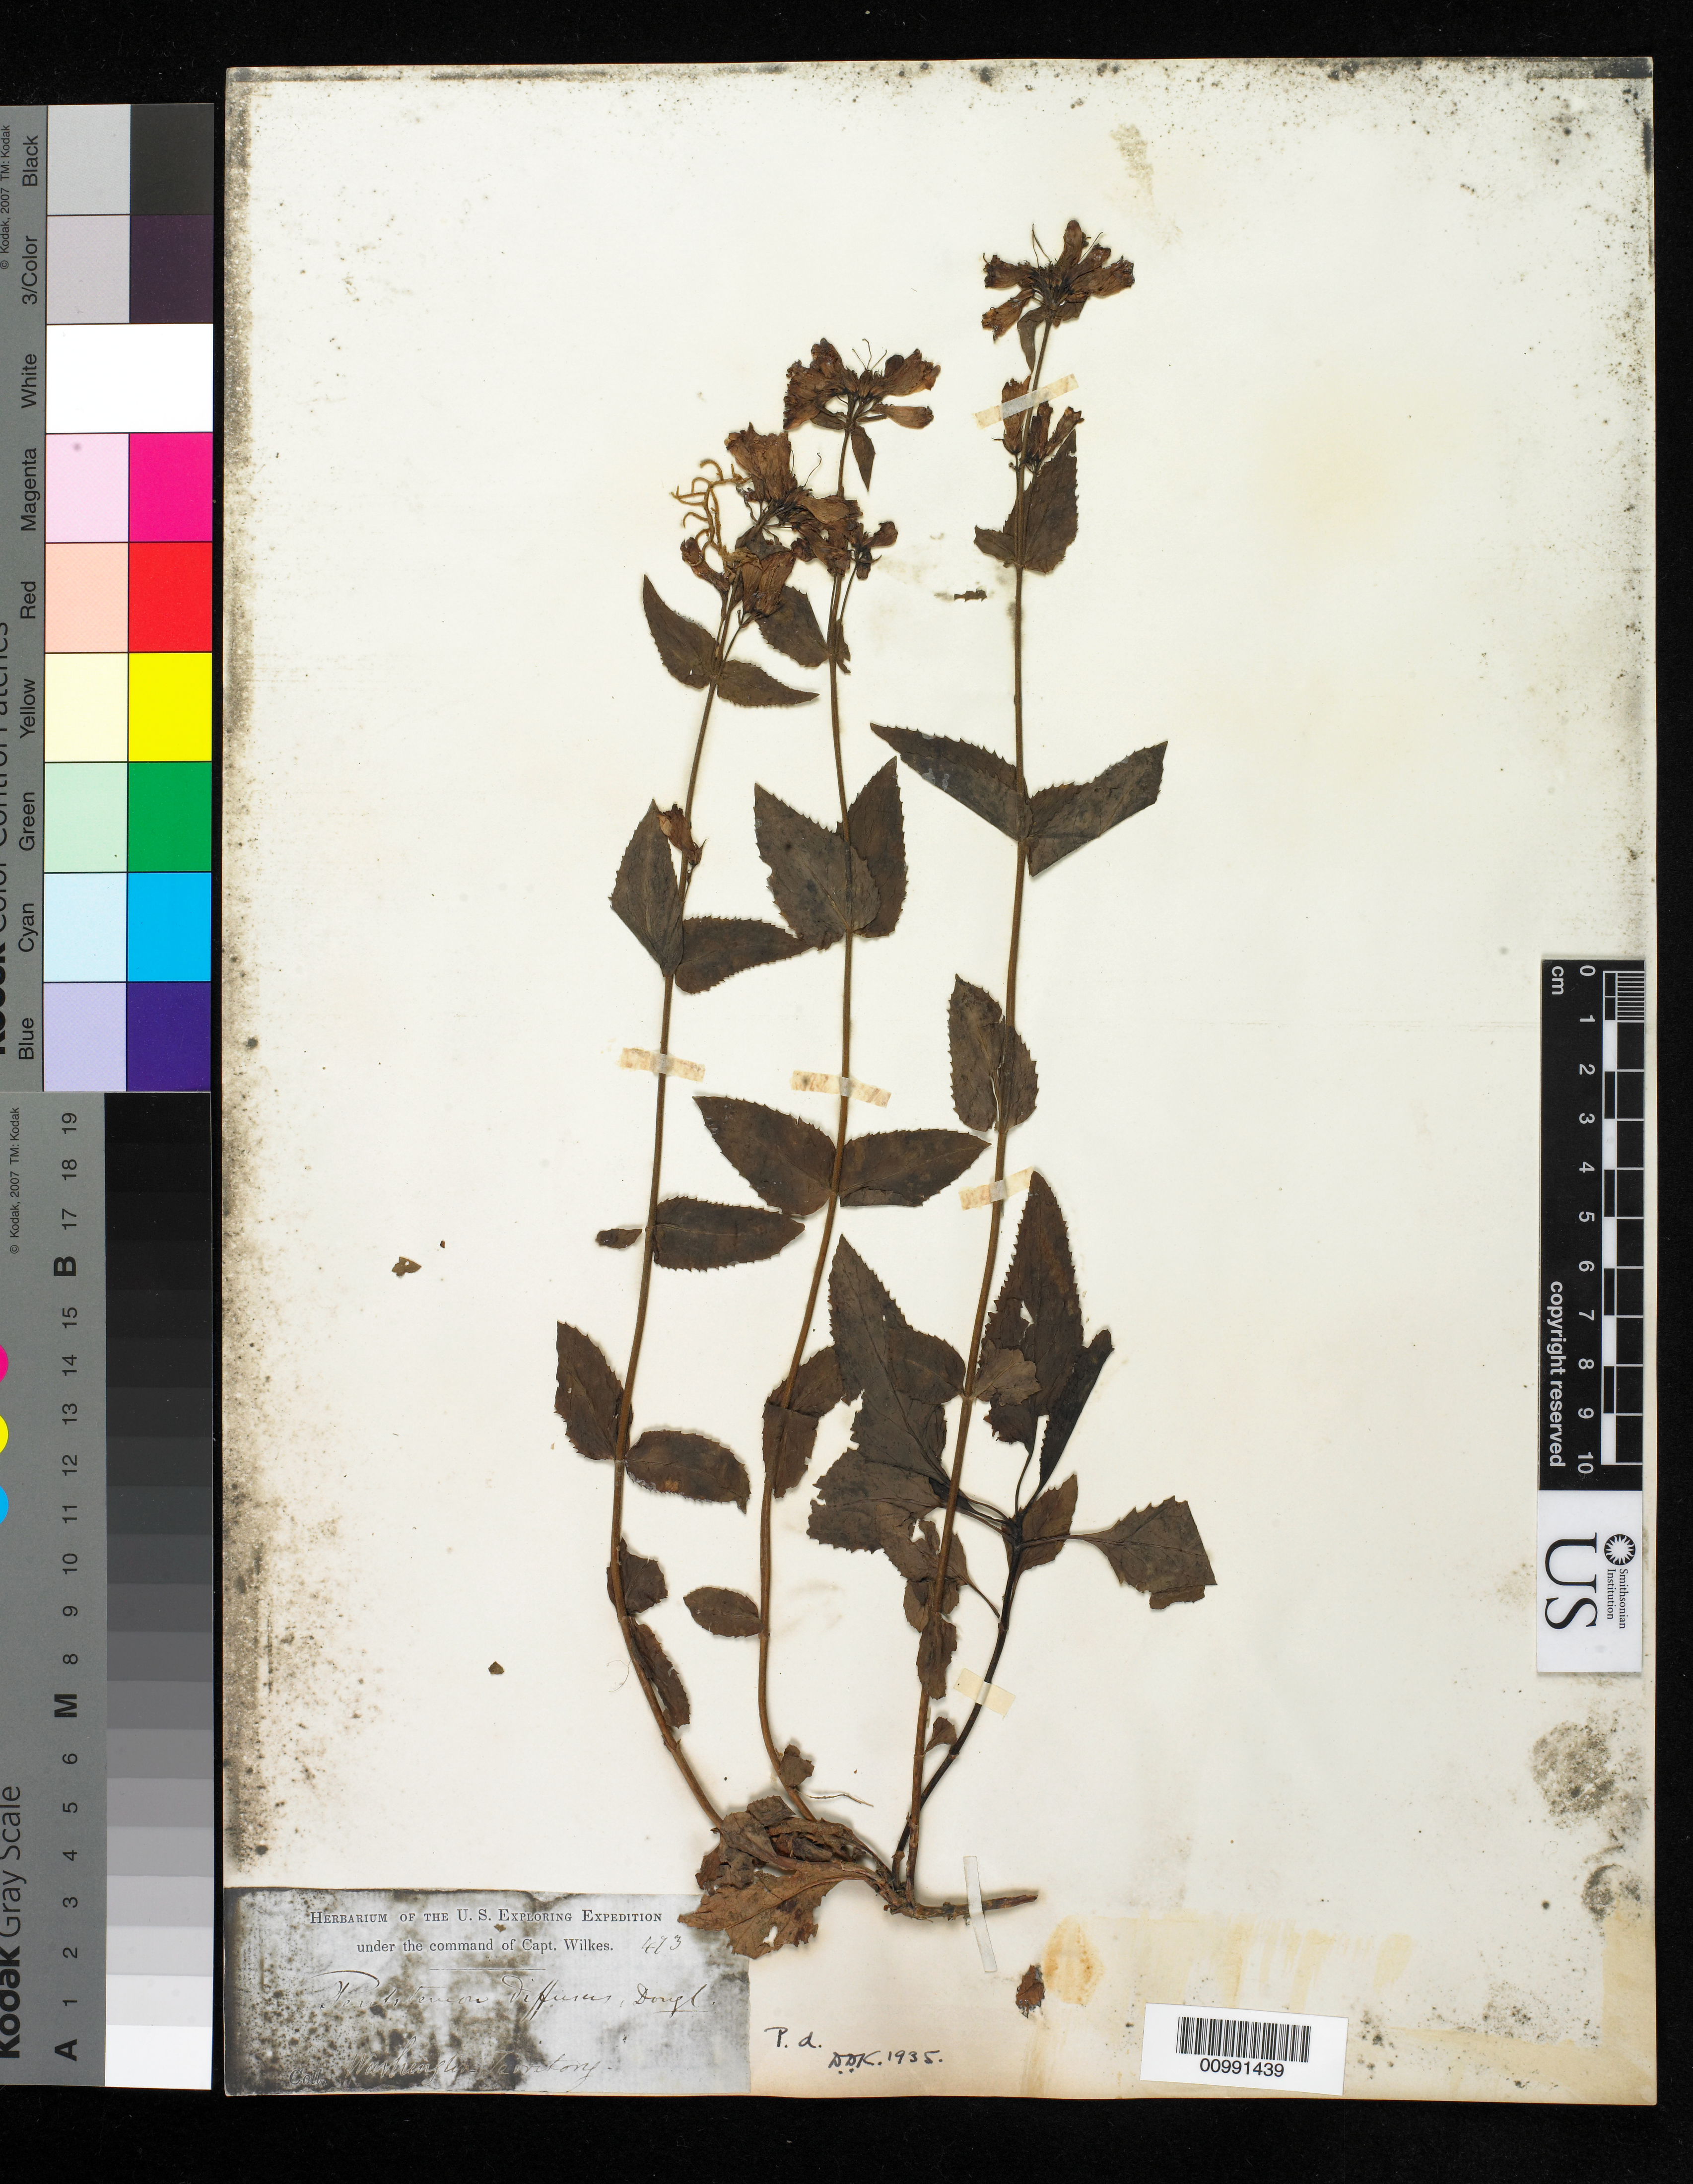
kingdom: Plantae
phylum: Tracheophyta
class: Magnoliopsida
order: Lamiales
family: Plantaginaceae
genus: Penstemon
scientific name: Penstemon serrulatus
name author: Menzies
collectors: Wilkes Explor. Exped.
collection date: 1838/1842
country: United States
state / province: Washington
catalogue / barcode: US 98587